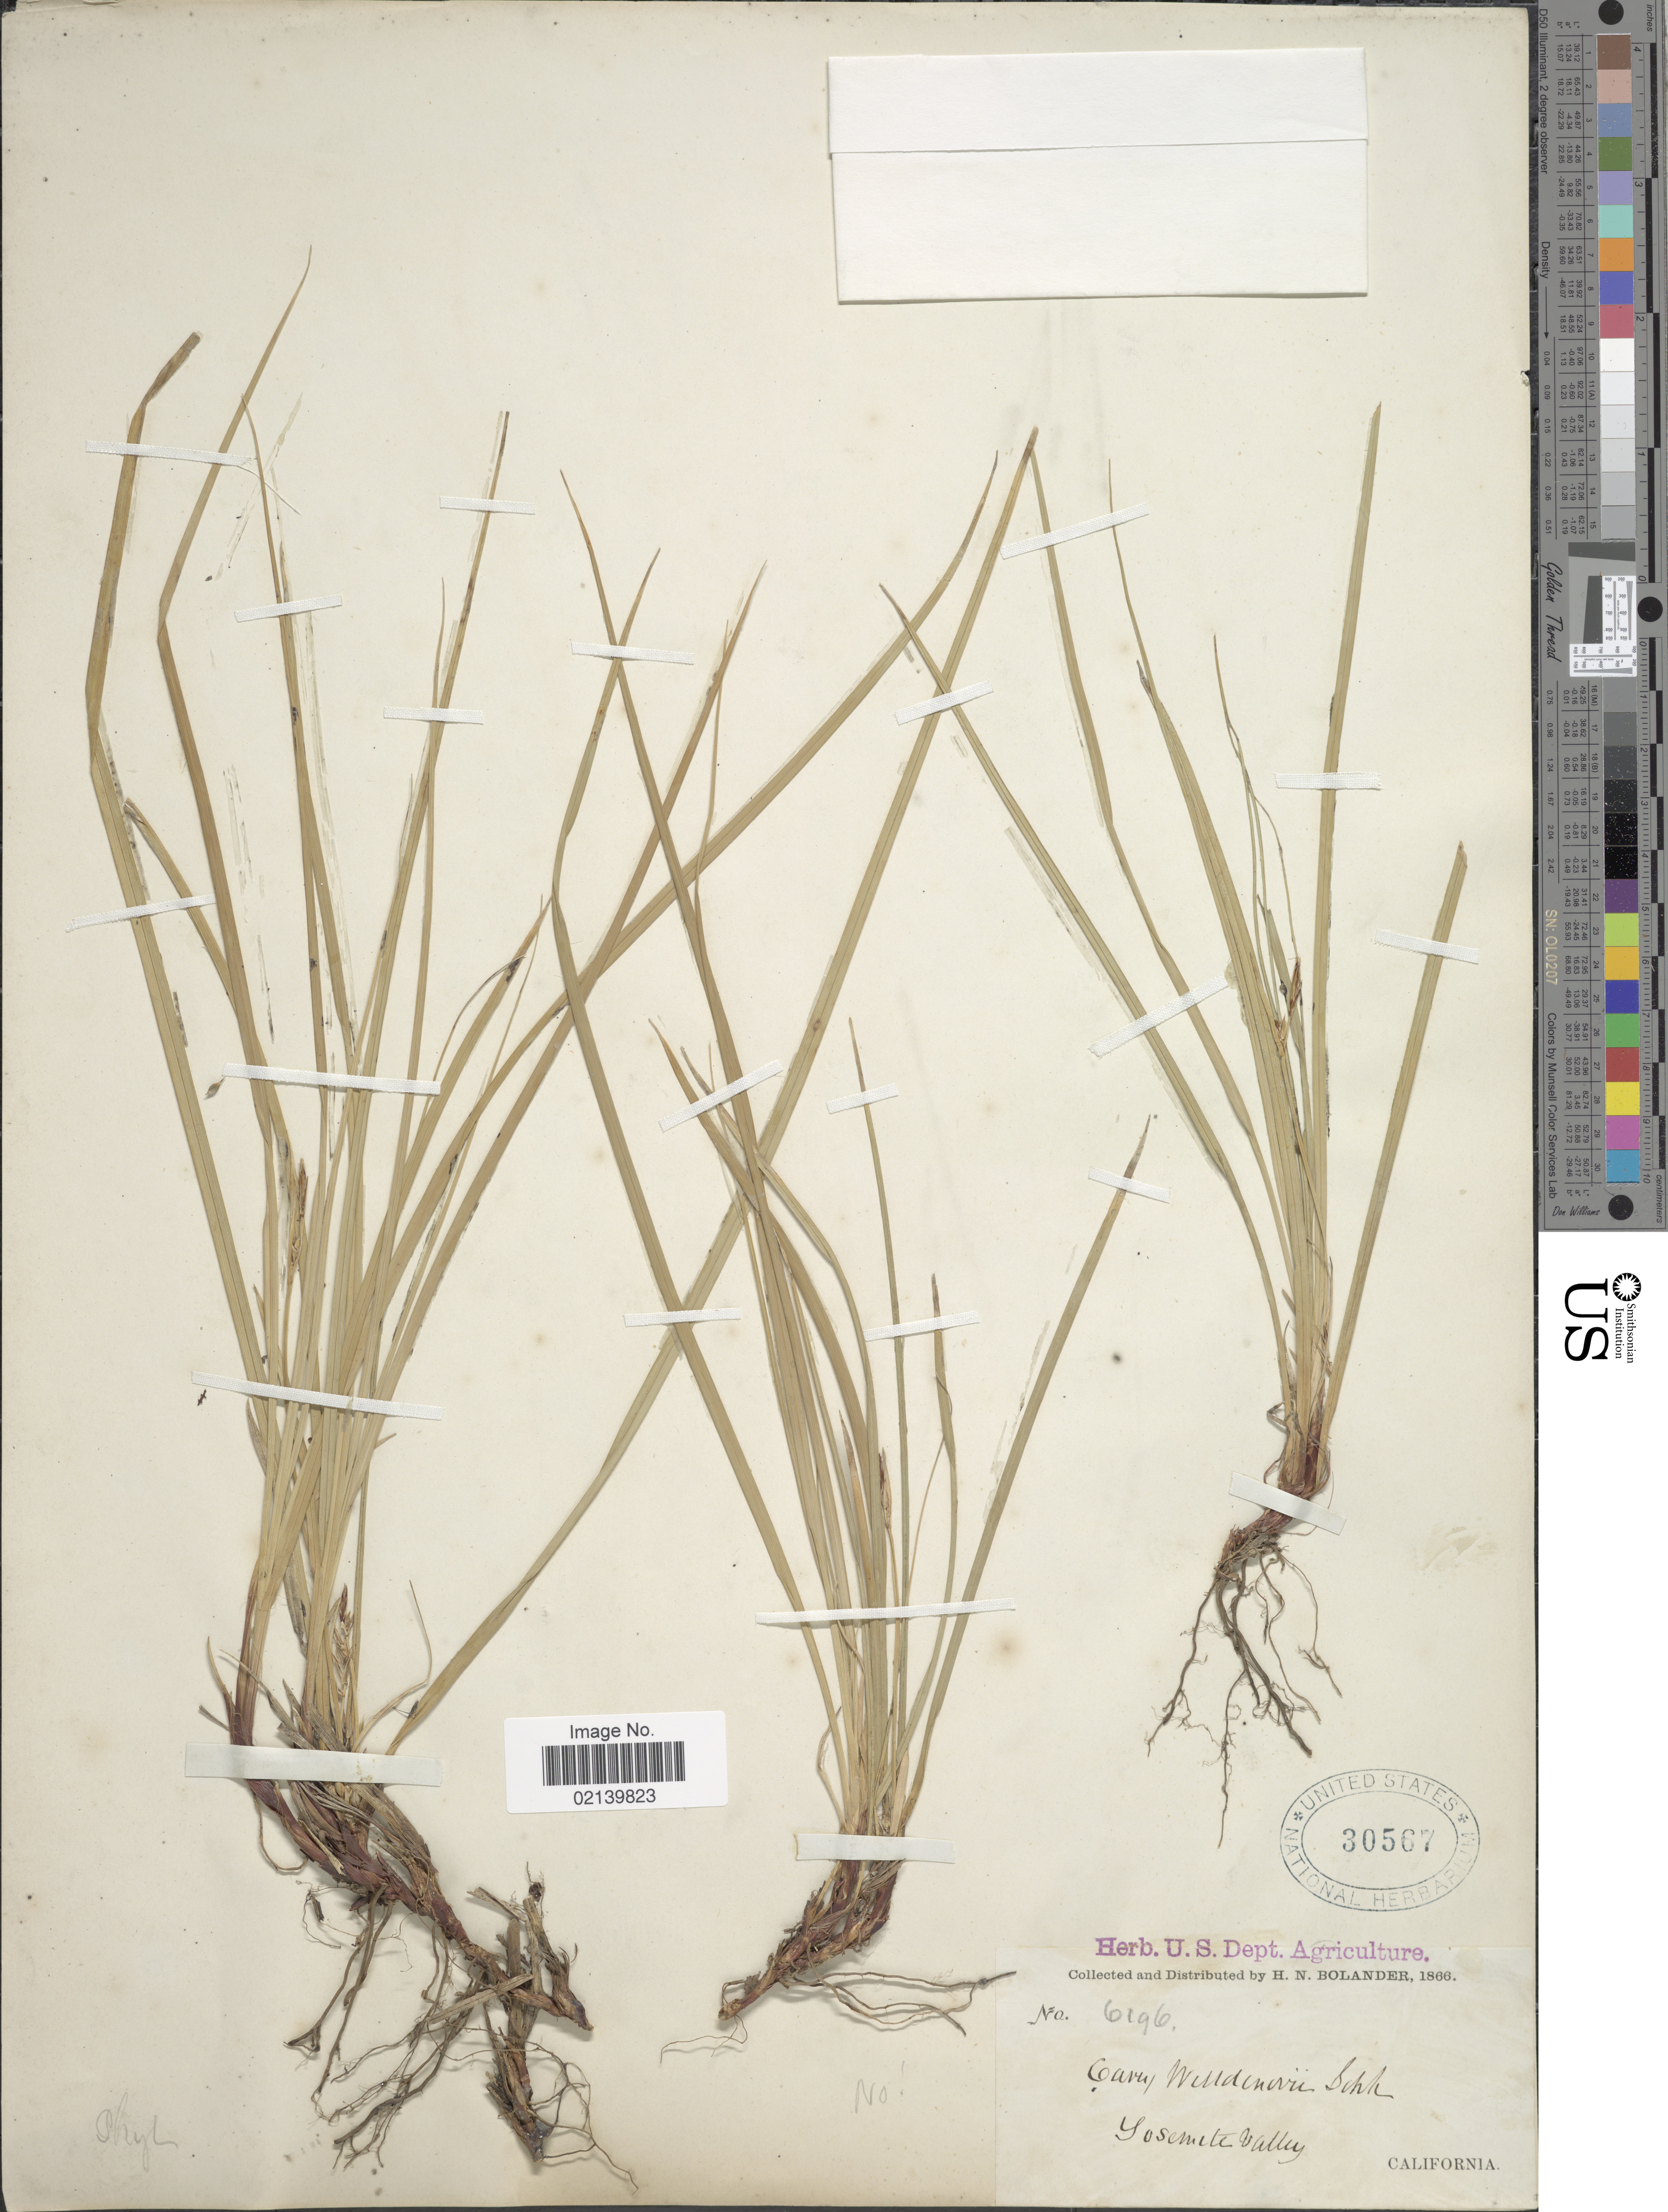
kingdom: Plantae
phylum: Tracheophyta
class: Liliopsida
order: Poales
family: Cyperaceae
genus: Carex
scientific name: Carex willdenowii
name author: Willd.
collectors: H. Bolander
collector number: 6196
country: United States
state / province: California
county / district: Mariposa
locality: Yosemite Valley. California.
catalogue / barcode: US 30567